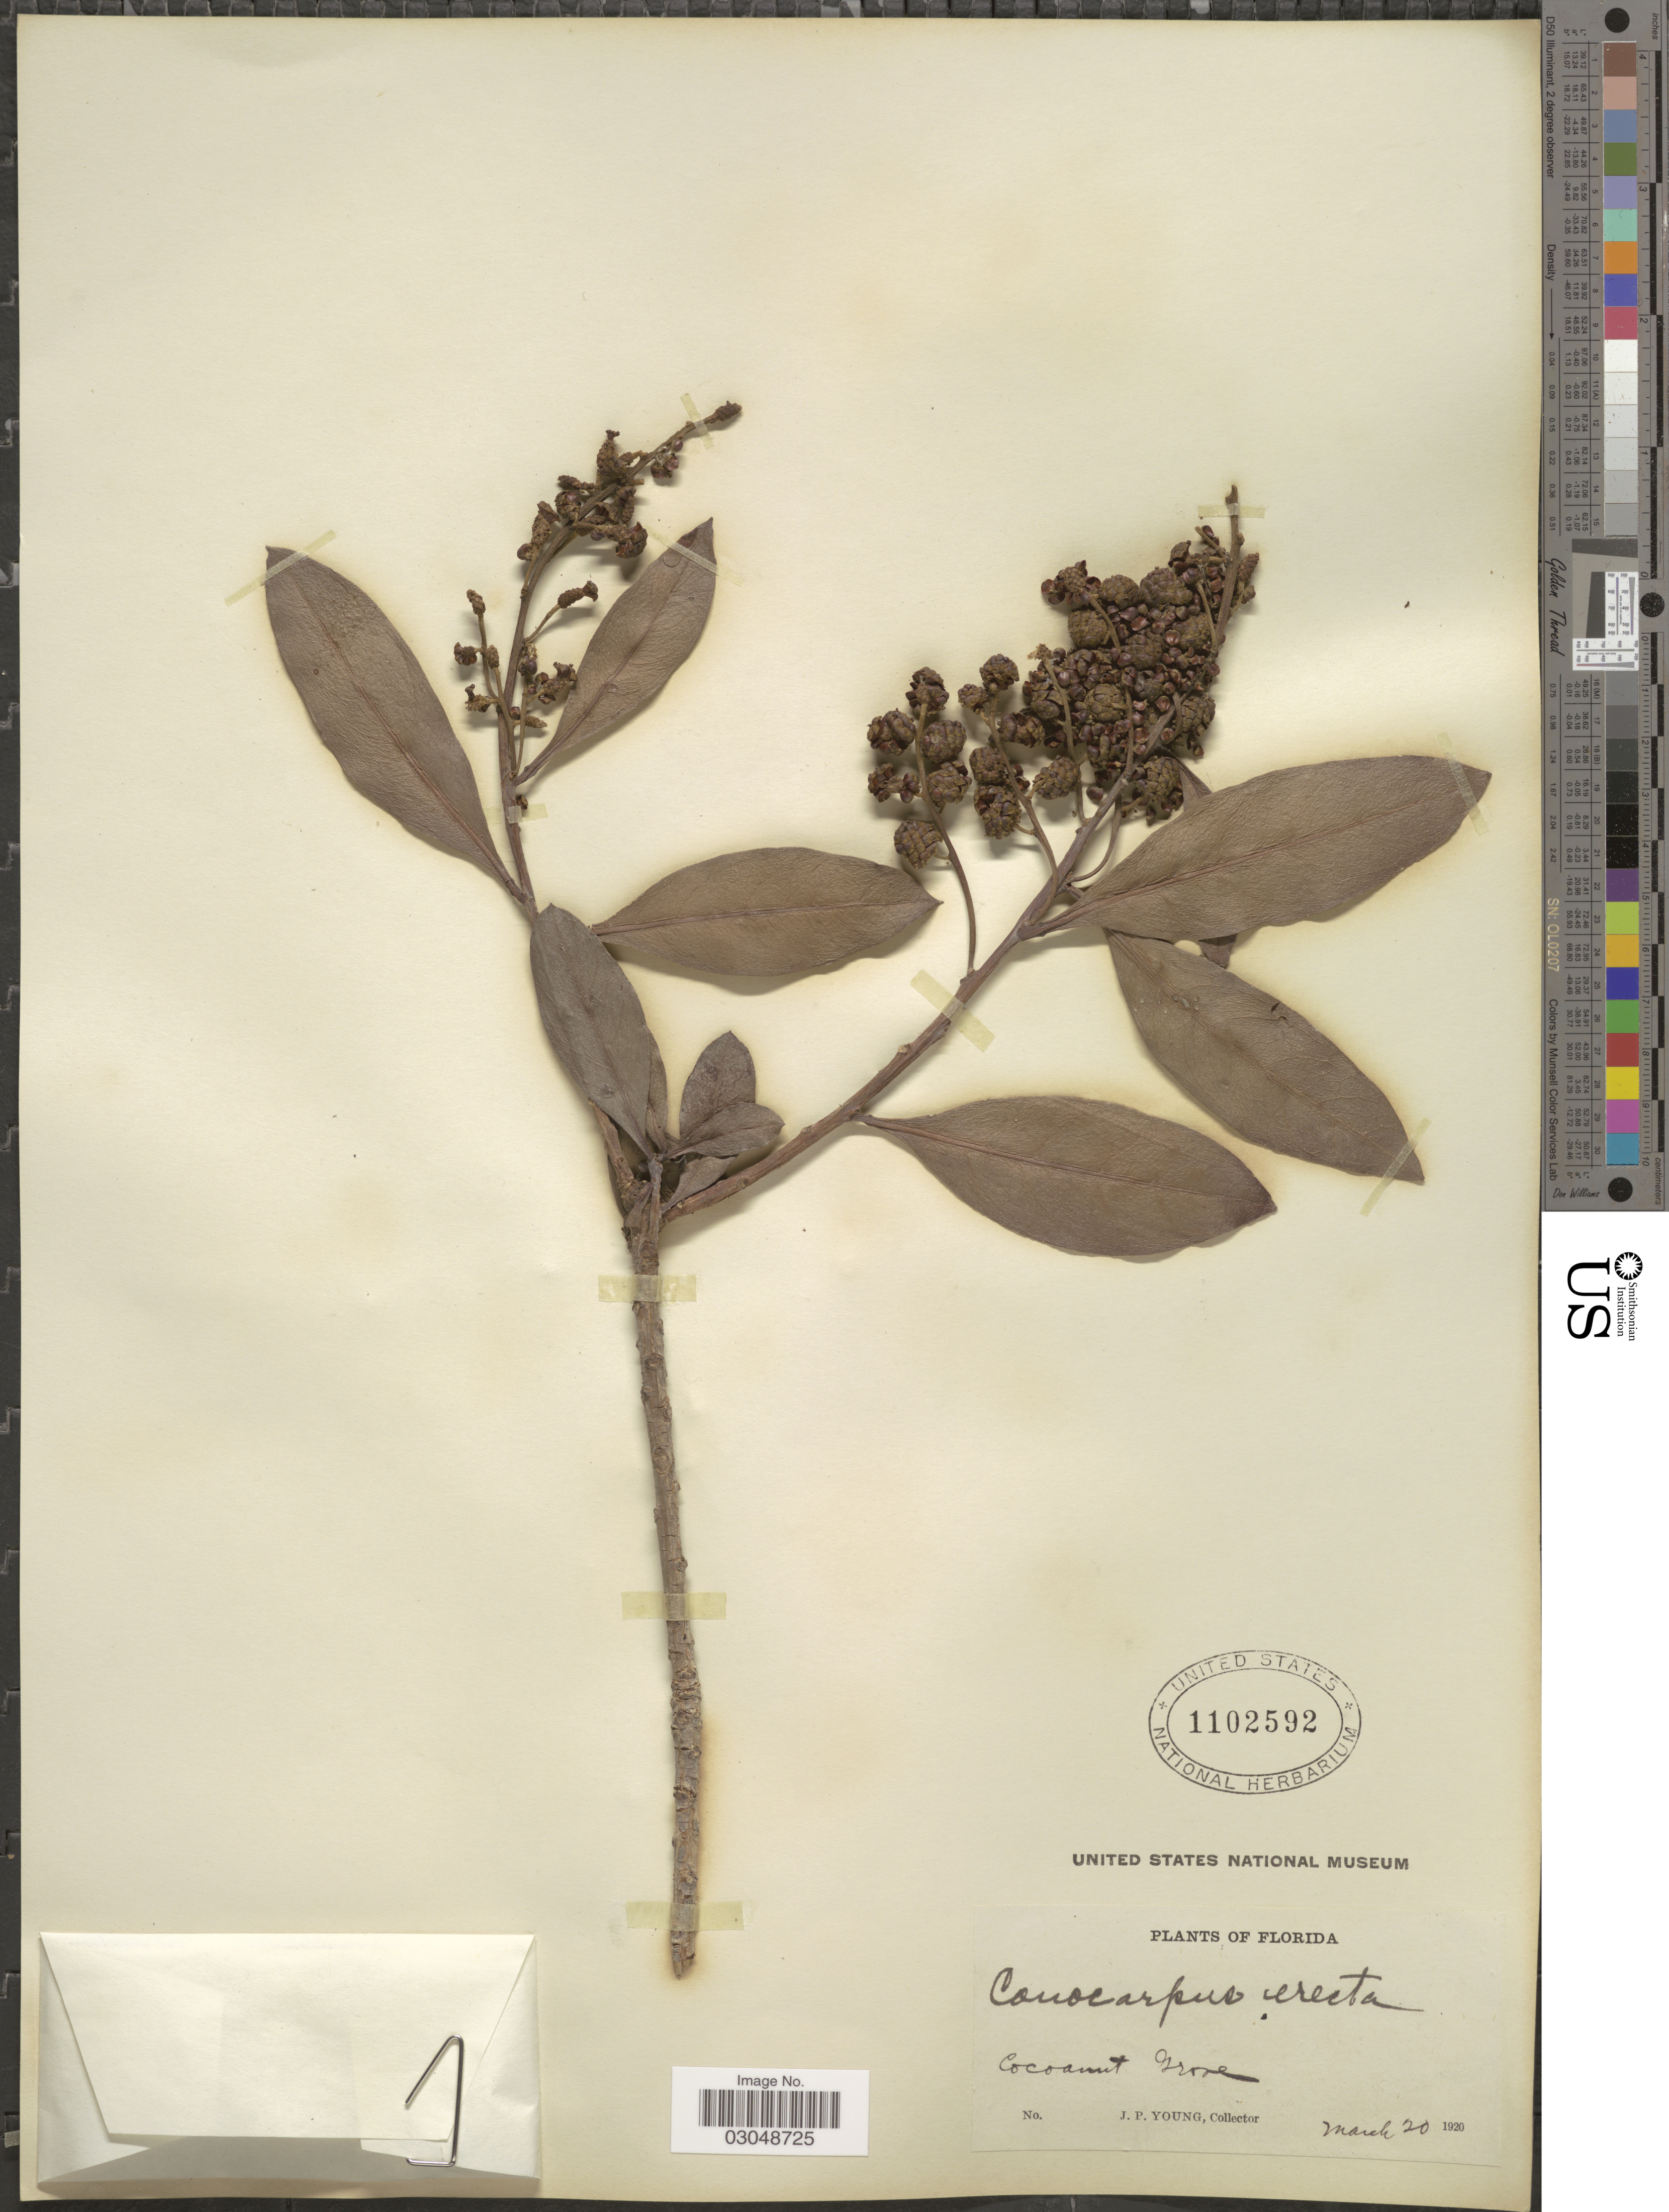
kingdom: Plantae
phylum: Tracheophyta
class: Magnoliopsida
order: Myrtales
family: Combretaceae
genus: Conocarpus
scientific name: Conocarpus erectus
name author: L.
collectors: J. P. Young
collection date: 1920-03-20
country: United States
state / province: Florida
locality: Coconut Grove.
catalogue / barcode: US 1102592